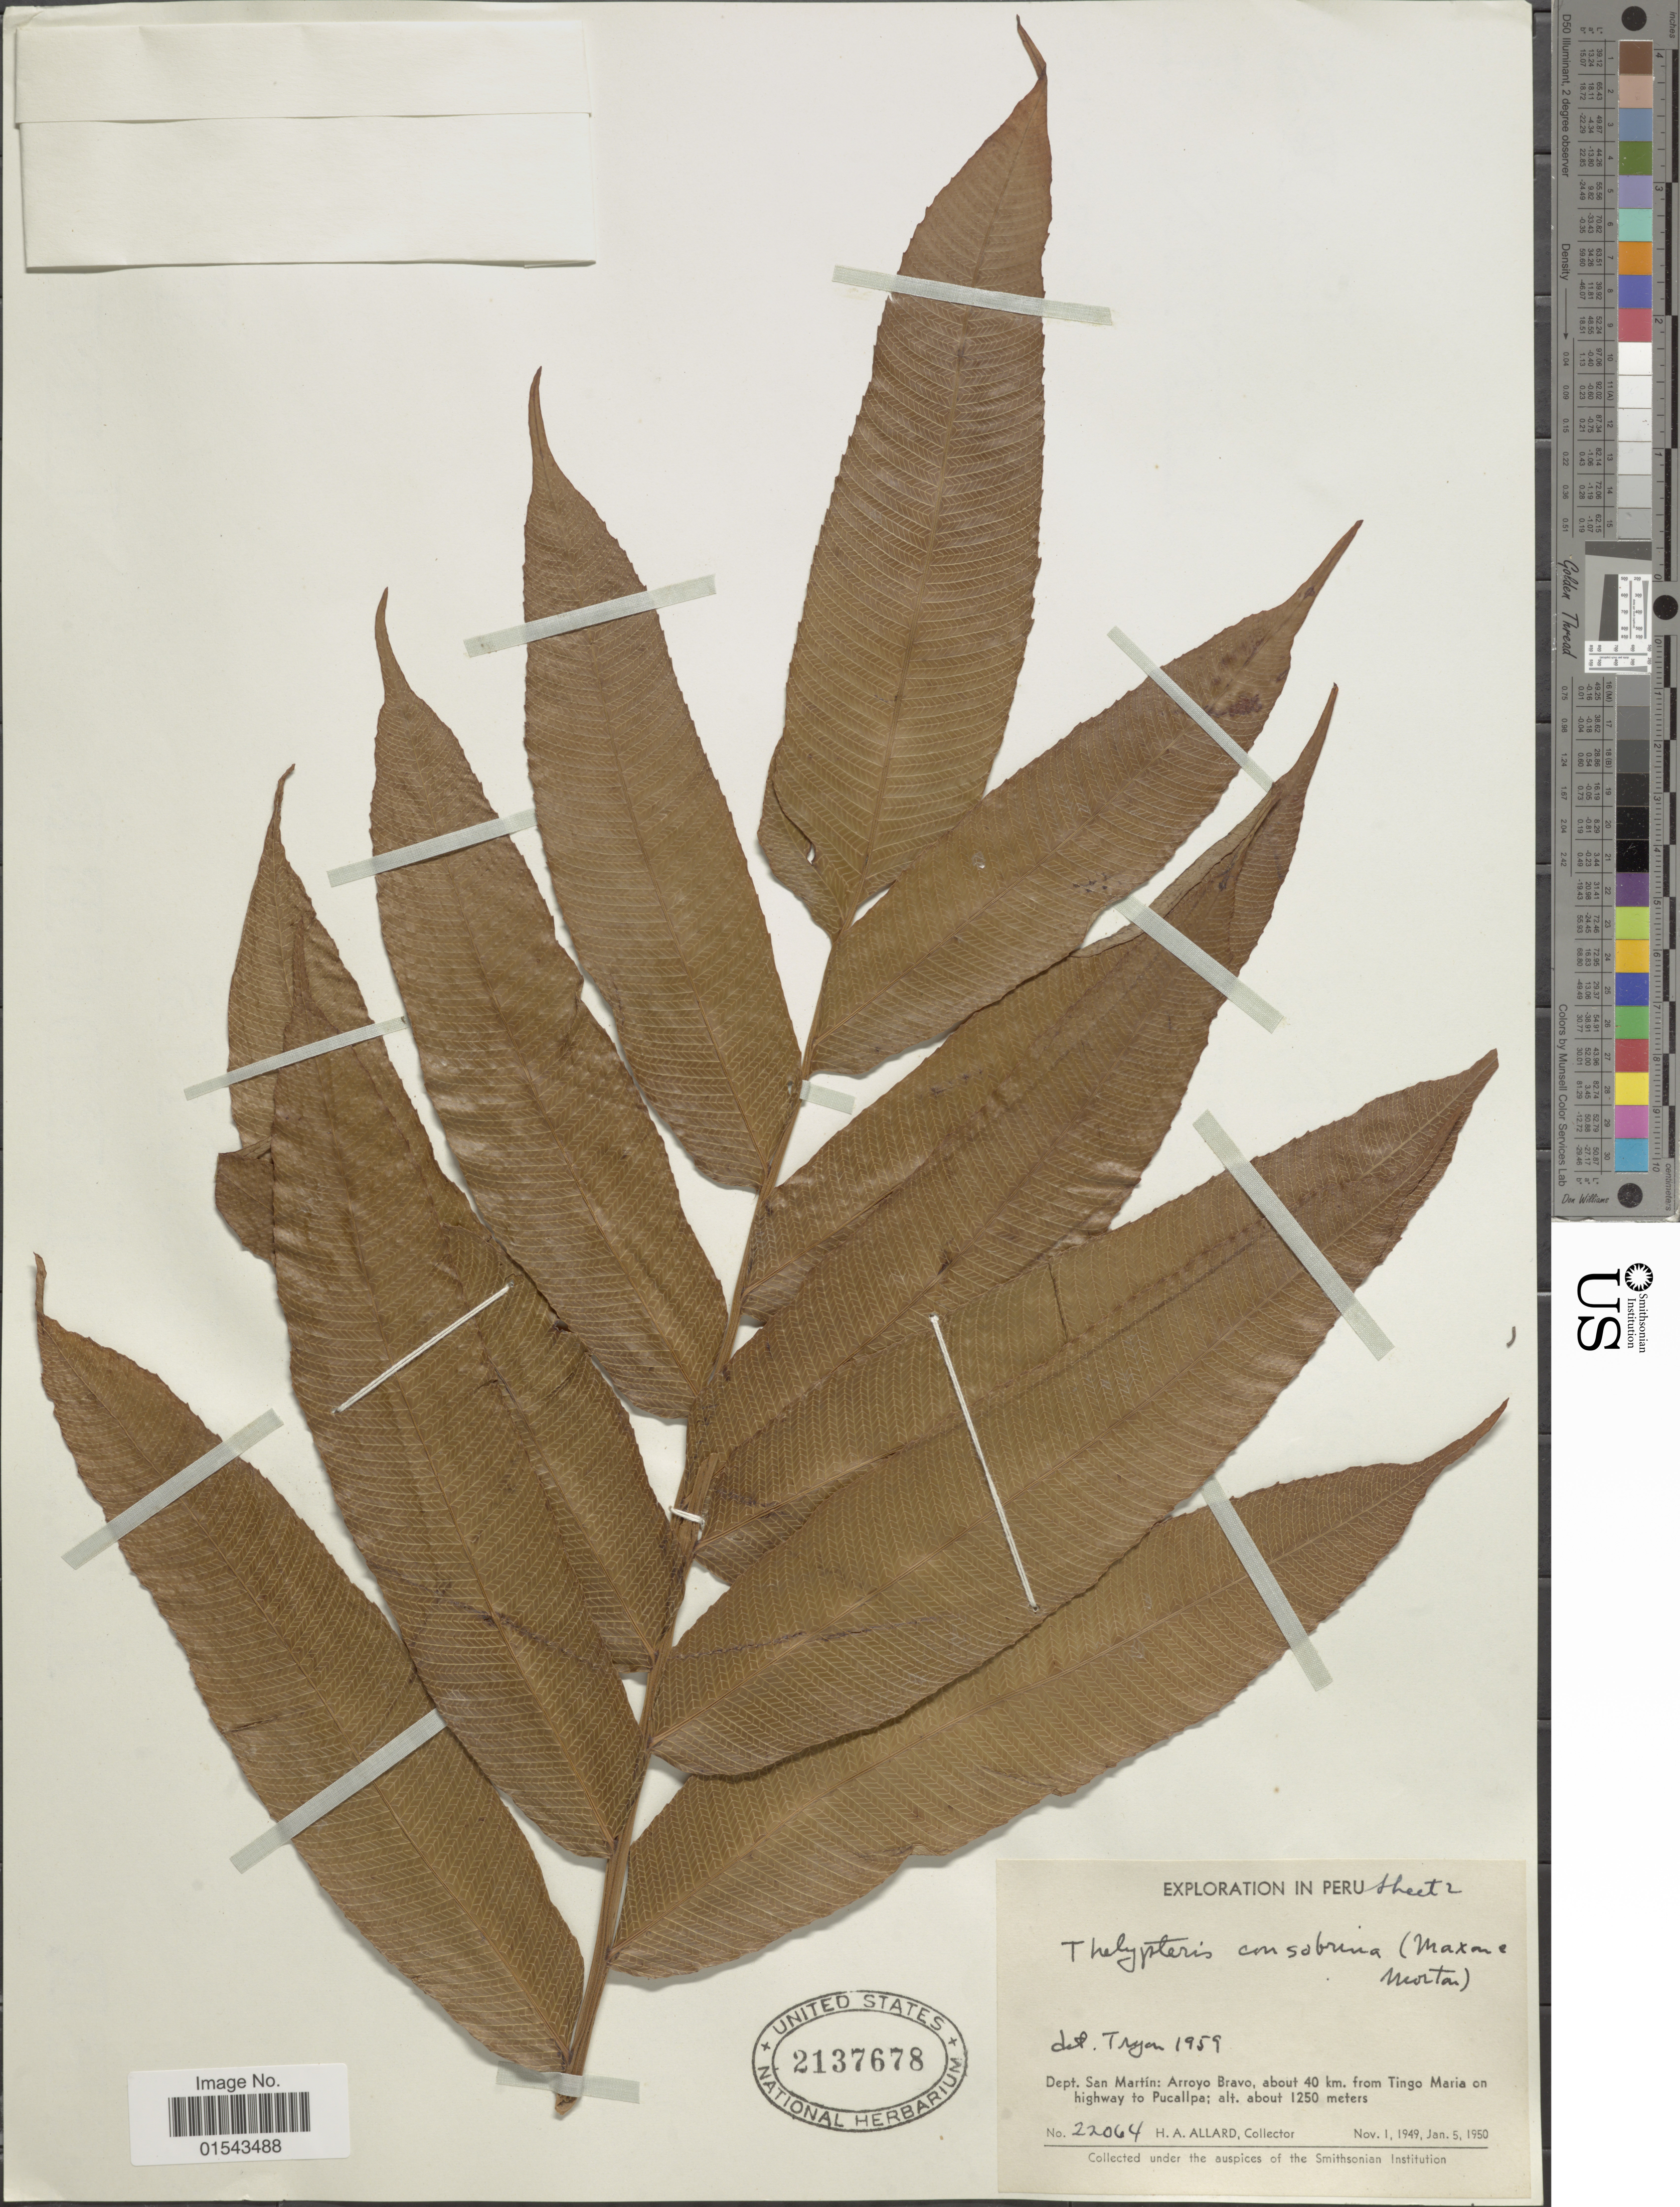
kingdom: Plantae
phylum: Tracheophyta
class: Polypodiopsida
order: Polypodiales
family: Thelypteridaceae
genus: Meniscium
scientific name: Meniscium consobrinum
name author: (Maxon & C.V. Morton) Pic. Serm.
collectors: H. A. Allard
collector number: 22064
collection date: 1949-11-01/1950-01-05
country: Peru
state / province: San Martín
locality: Arroyo Bravo, about 40 km. from Tingo Maria on highway to Pucallpa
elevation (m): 1250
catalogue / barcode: US 2137678